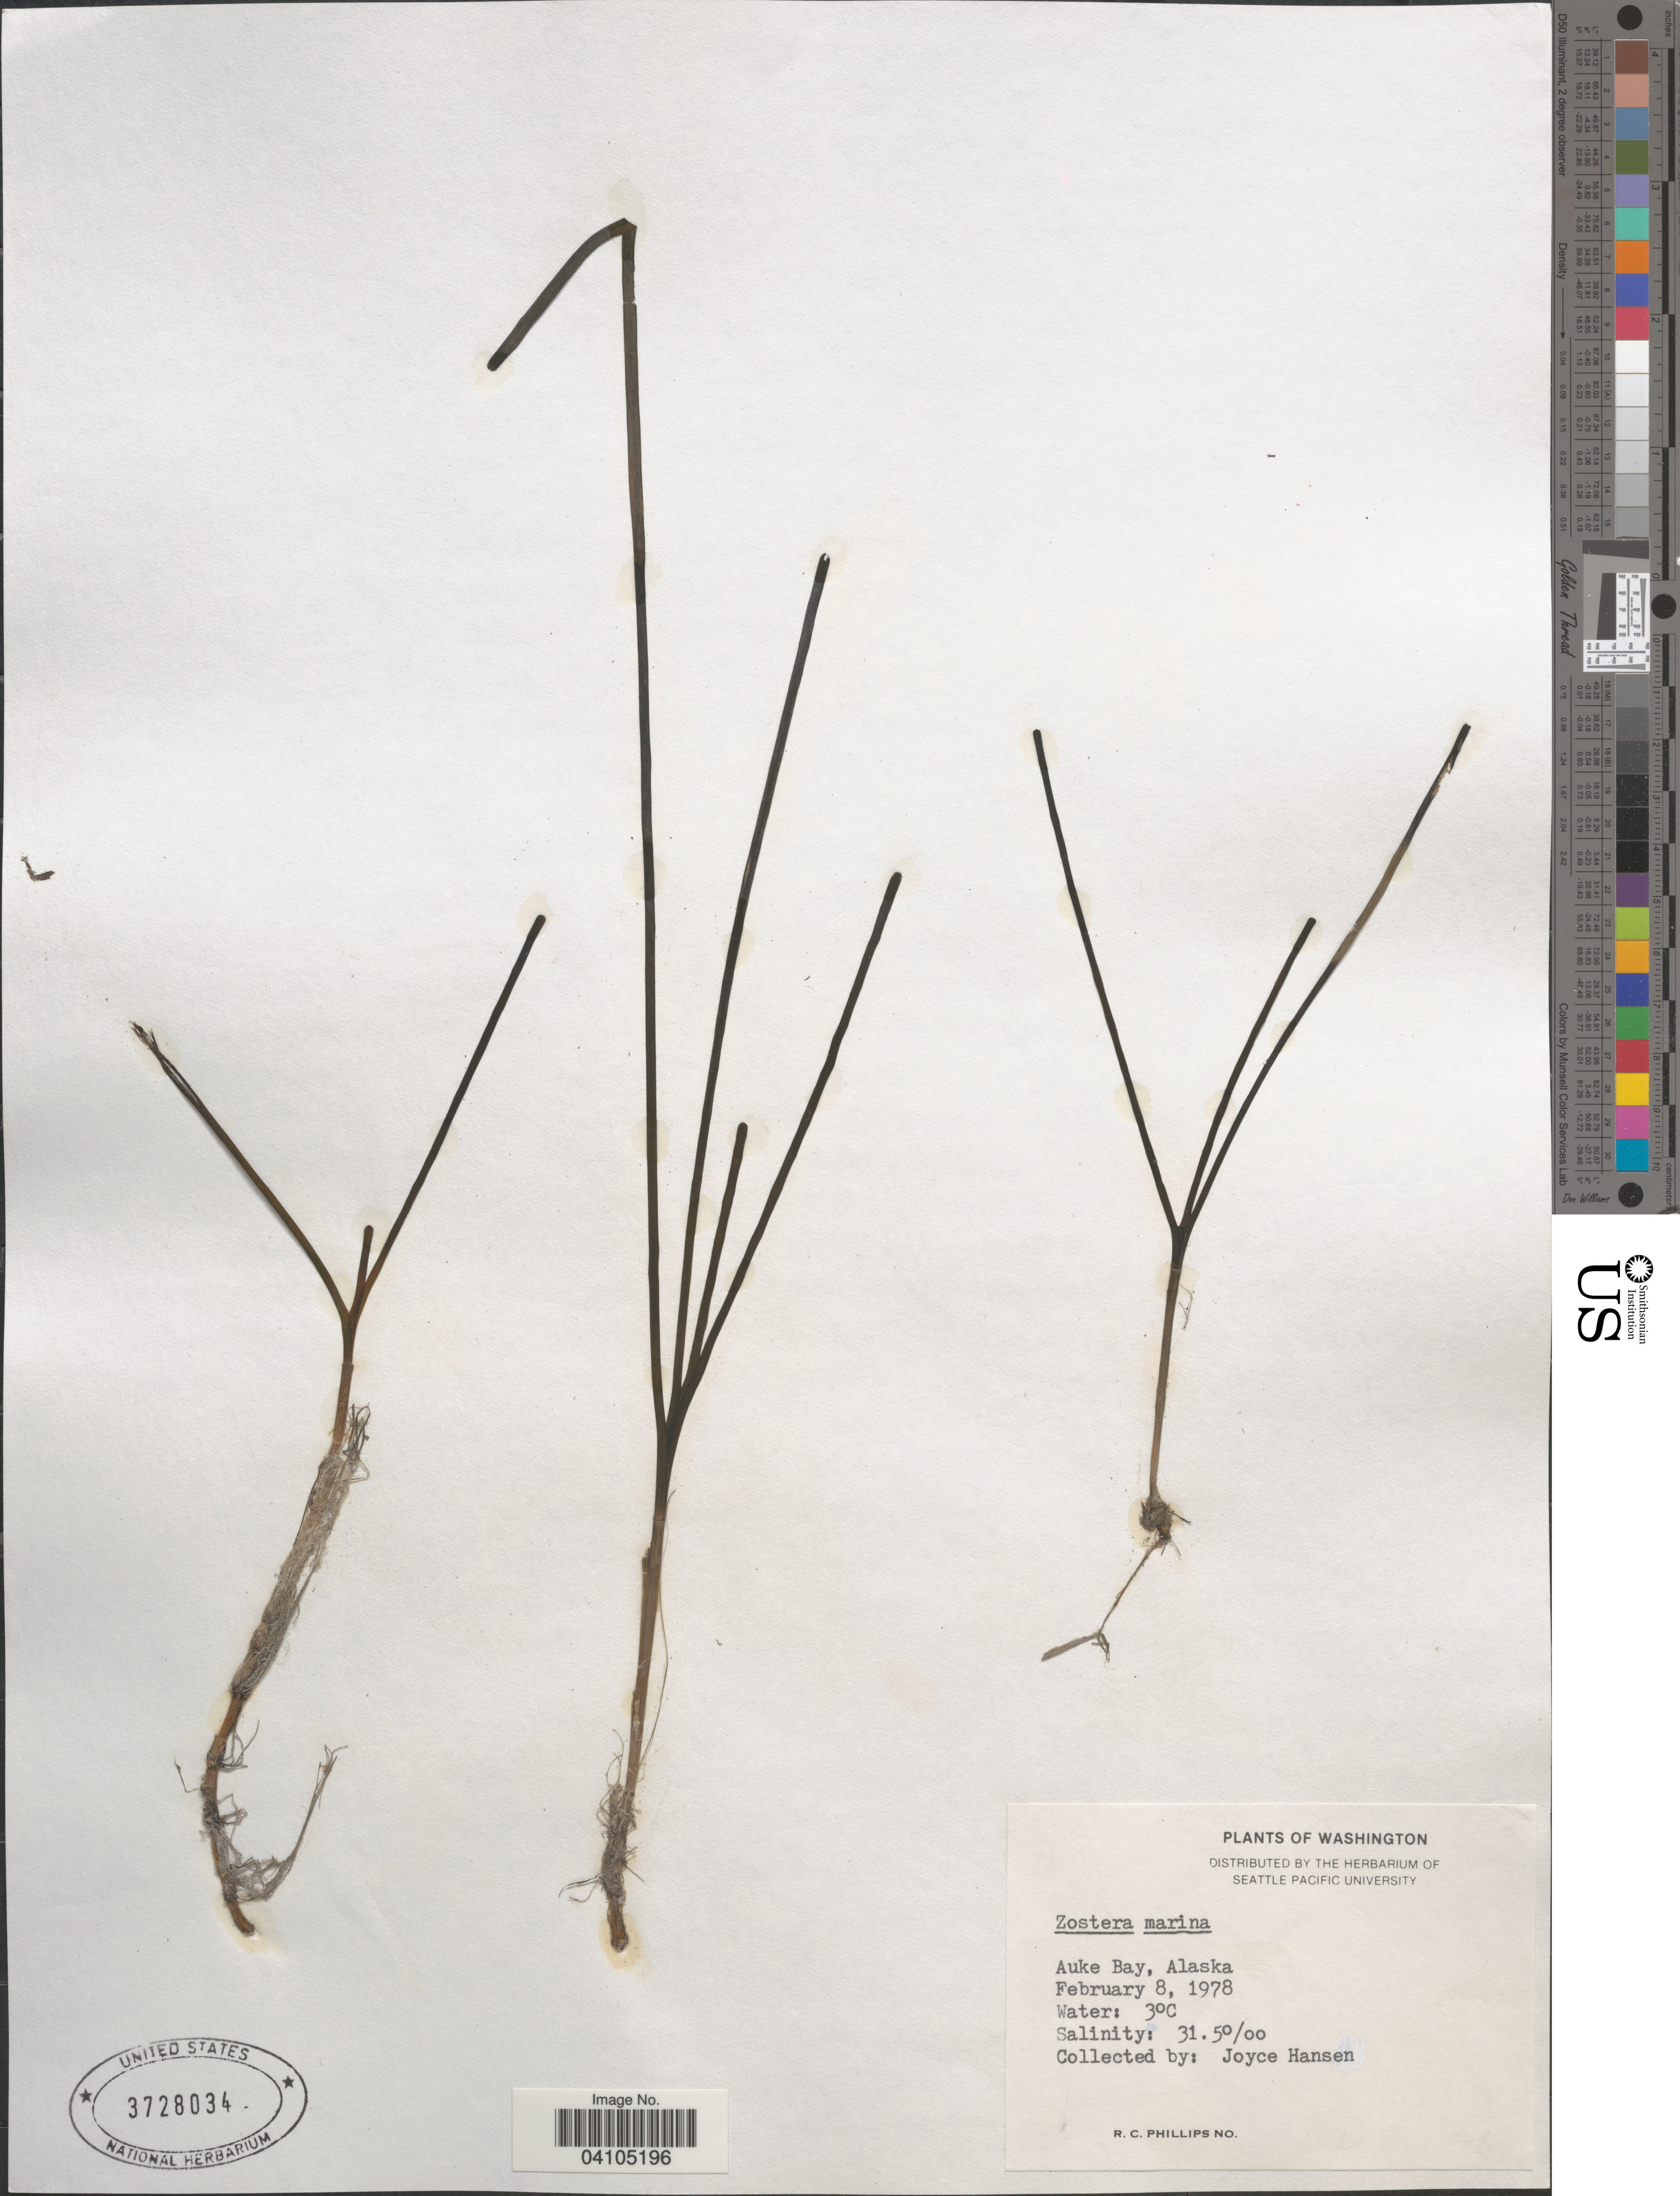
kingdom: Plantae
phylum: Tracheophyta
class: Liliopsida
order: Alismatales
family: Zosteraceae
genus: Zostera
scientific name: Zostera marina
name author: L.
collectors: J. Hanson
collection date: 1978-02-08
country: United States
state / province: Alaska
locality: Auke Bay.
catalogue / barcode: US 3728034